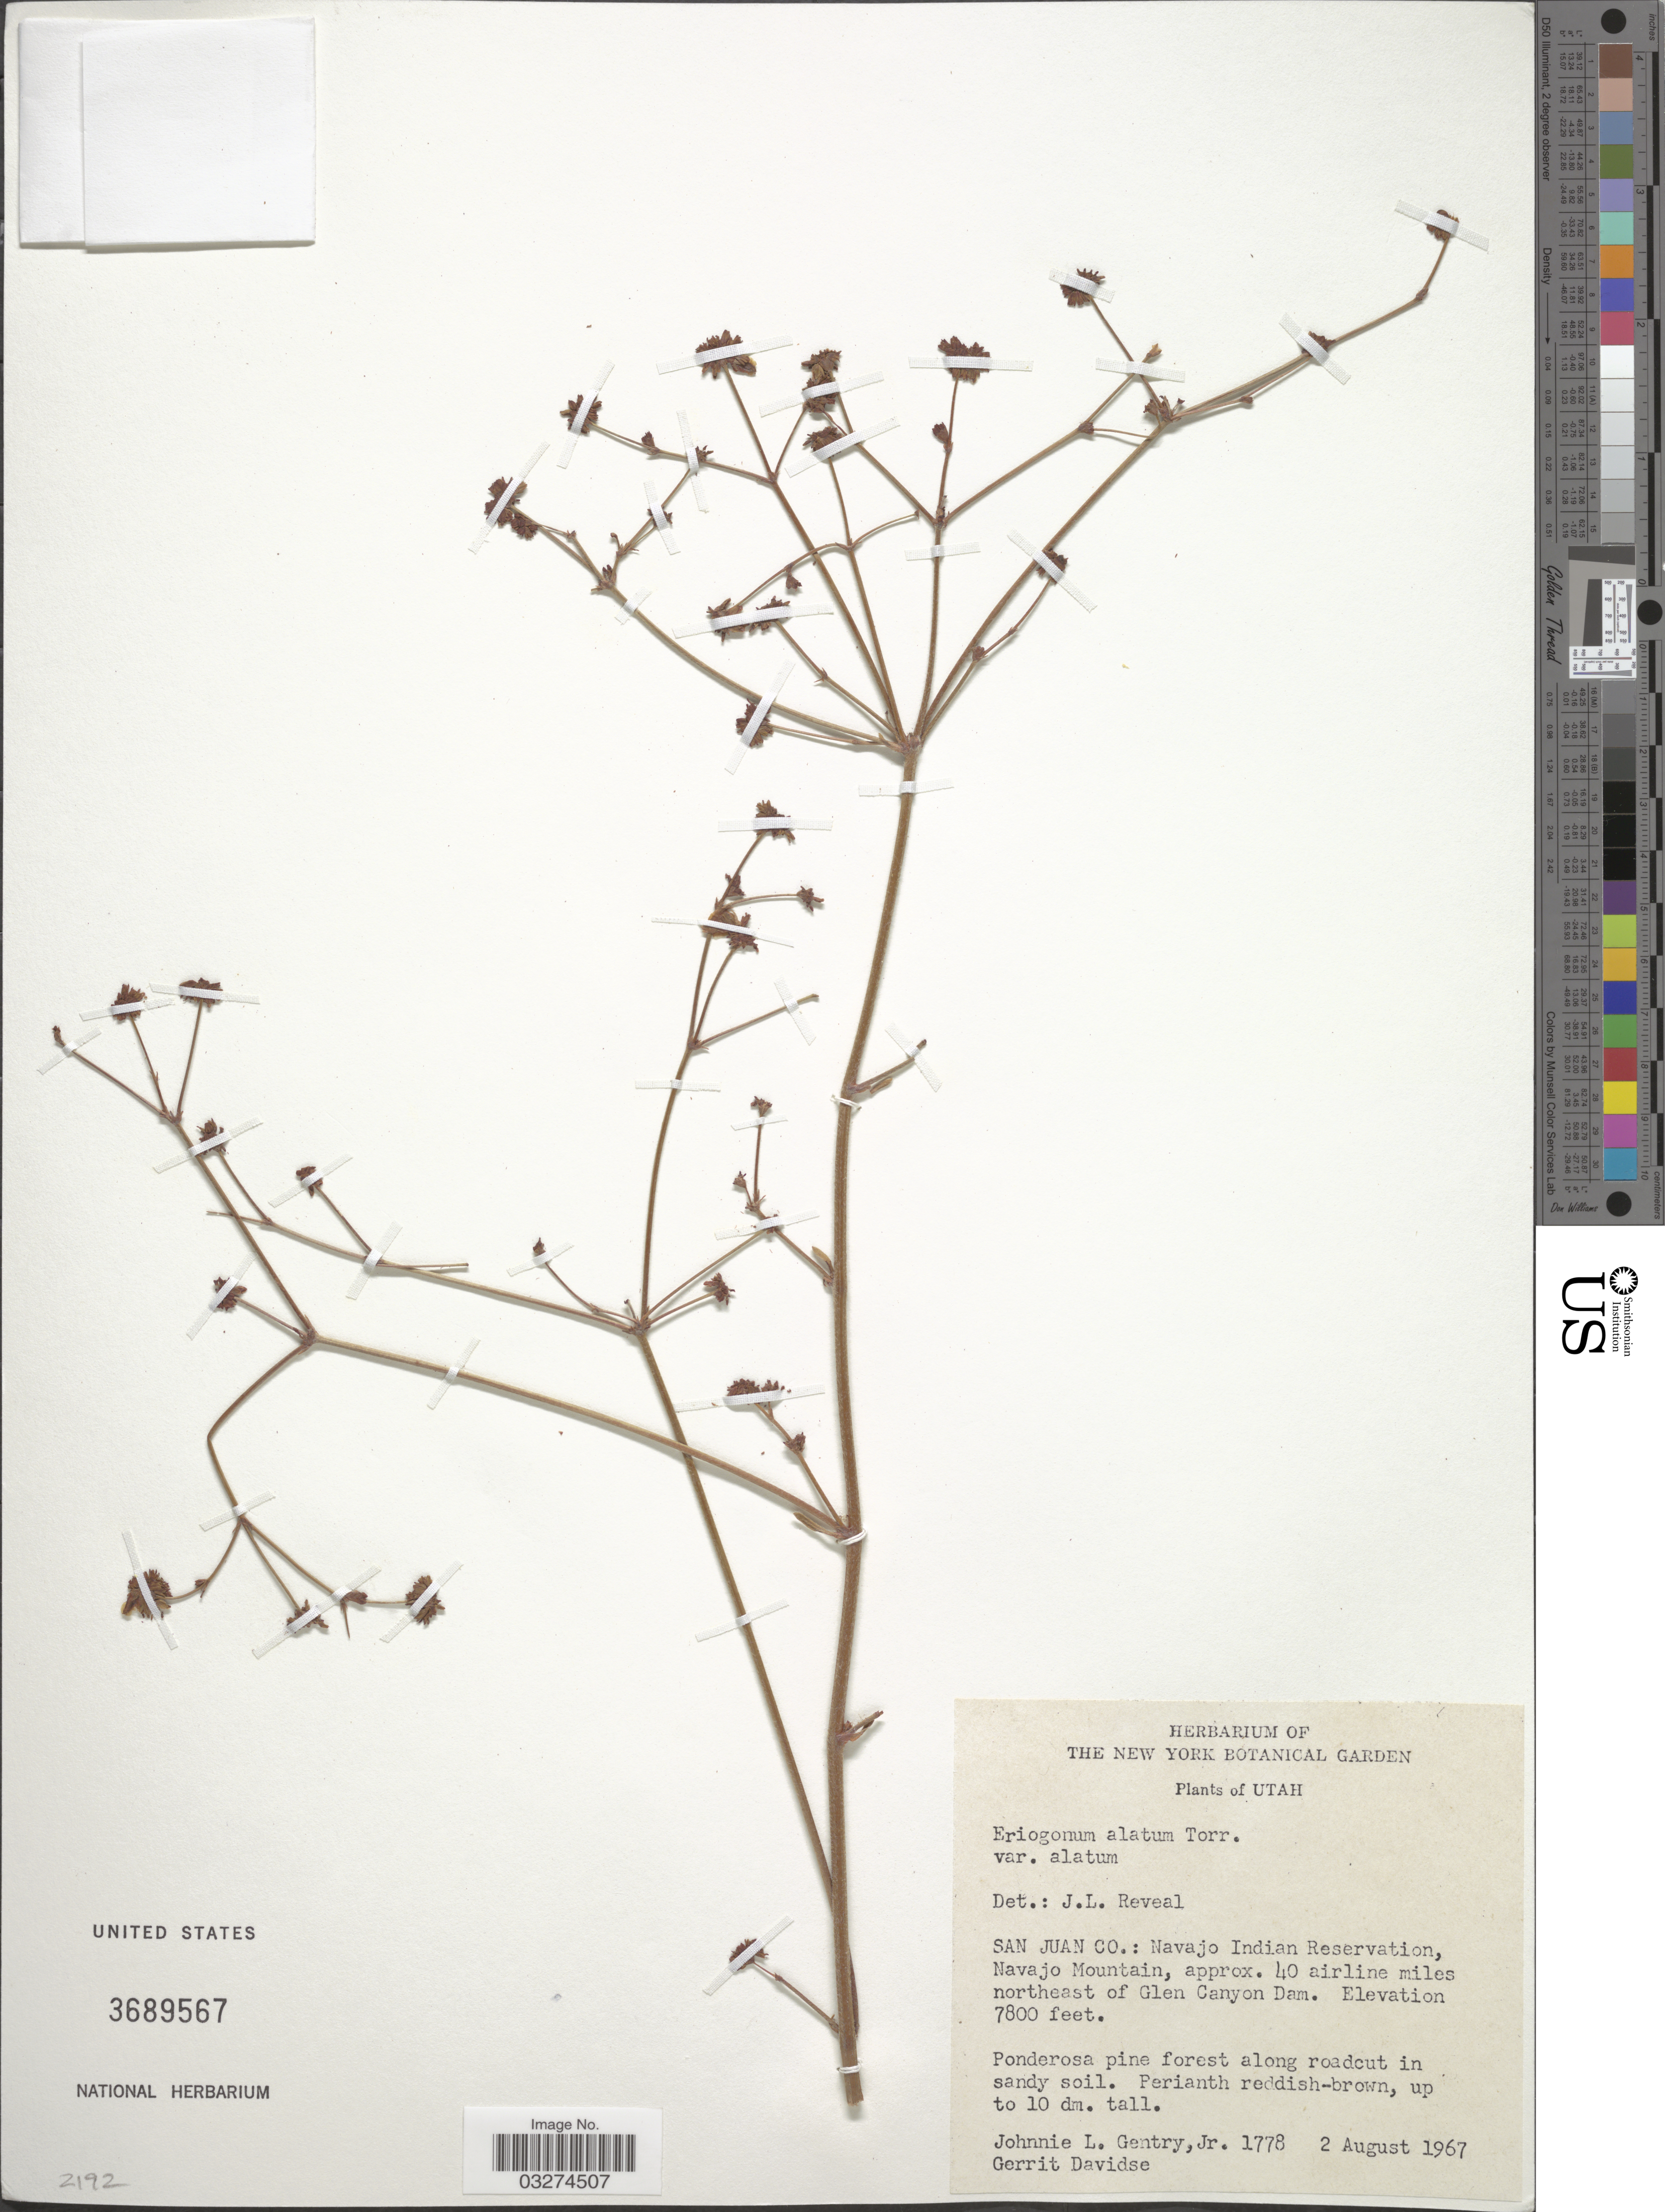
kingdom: Plantae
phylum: Tracheophyta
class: Magnoliopsida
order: Caryophyllales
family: Polygonaceae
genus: Eriogonum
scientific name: Eriogonum alatum var. alatum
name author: Torr.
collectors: J. L. Gentry & G. Davidse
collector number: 1778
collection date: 1967-08-02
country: United States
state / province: Utah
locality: San Juan Co.: Navajo Indian Reservation, Navajo Mountain, approx. 40 airline miles northeast of Glen Canyon Dam.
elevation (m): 2377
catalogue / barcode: US 3689567